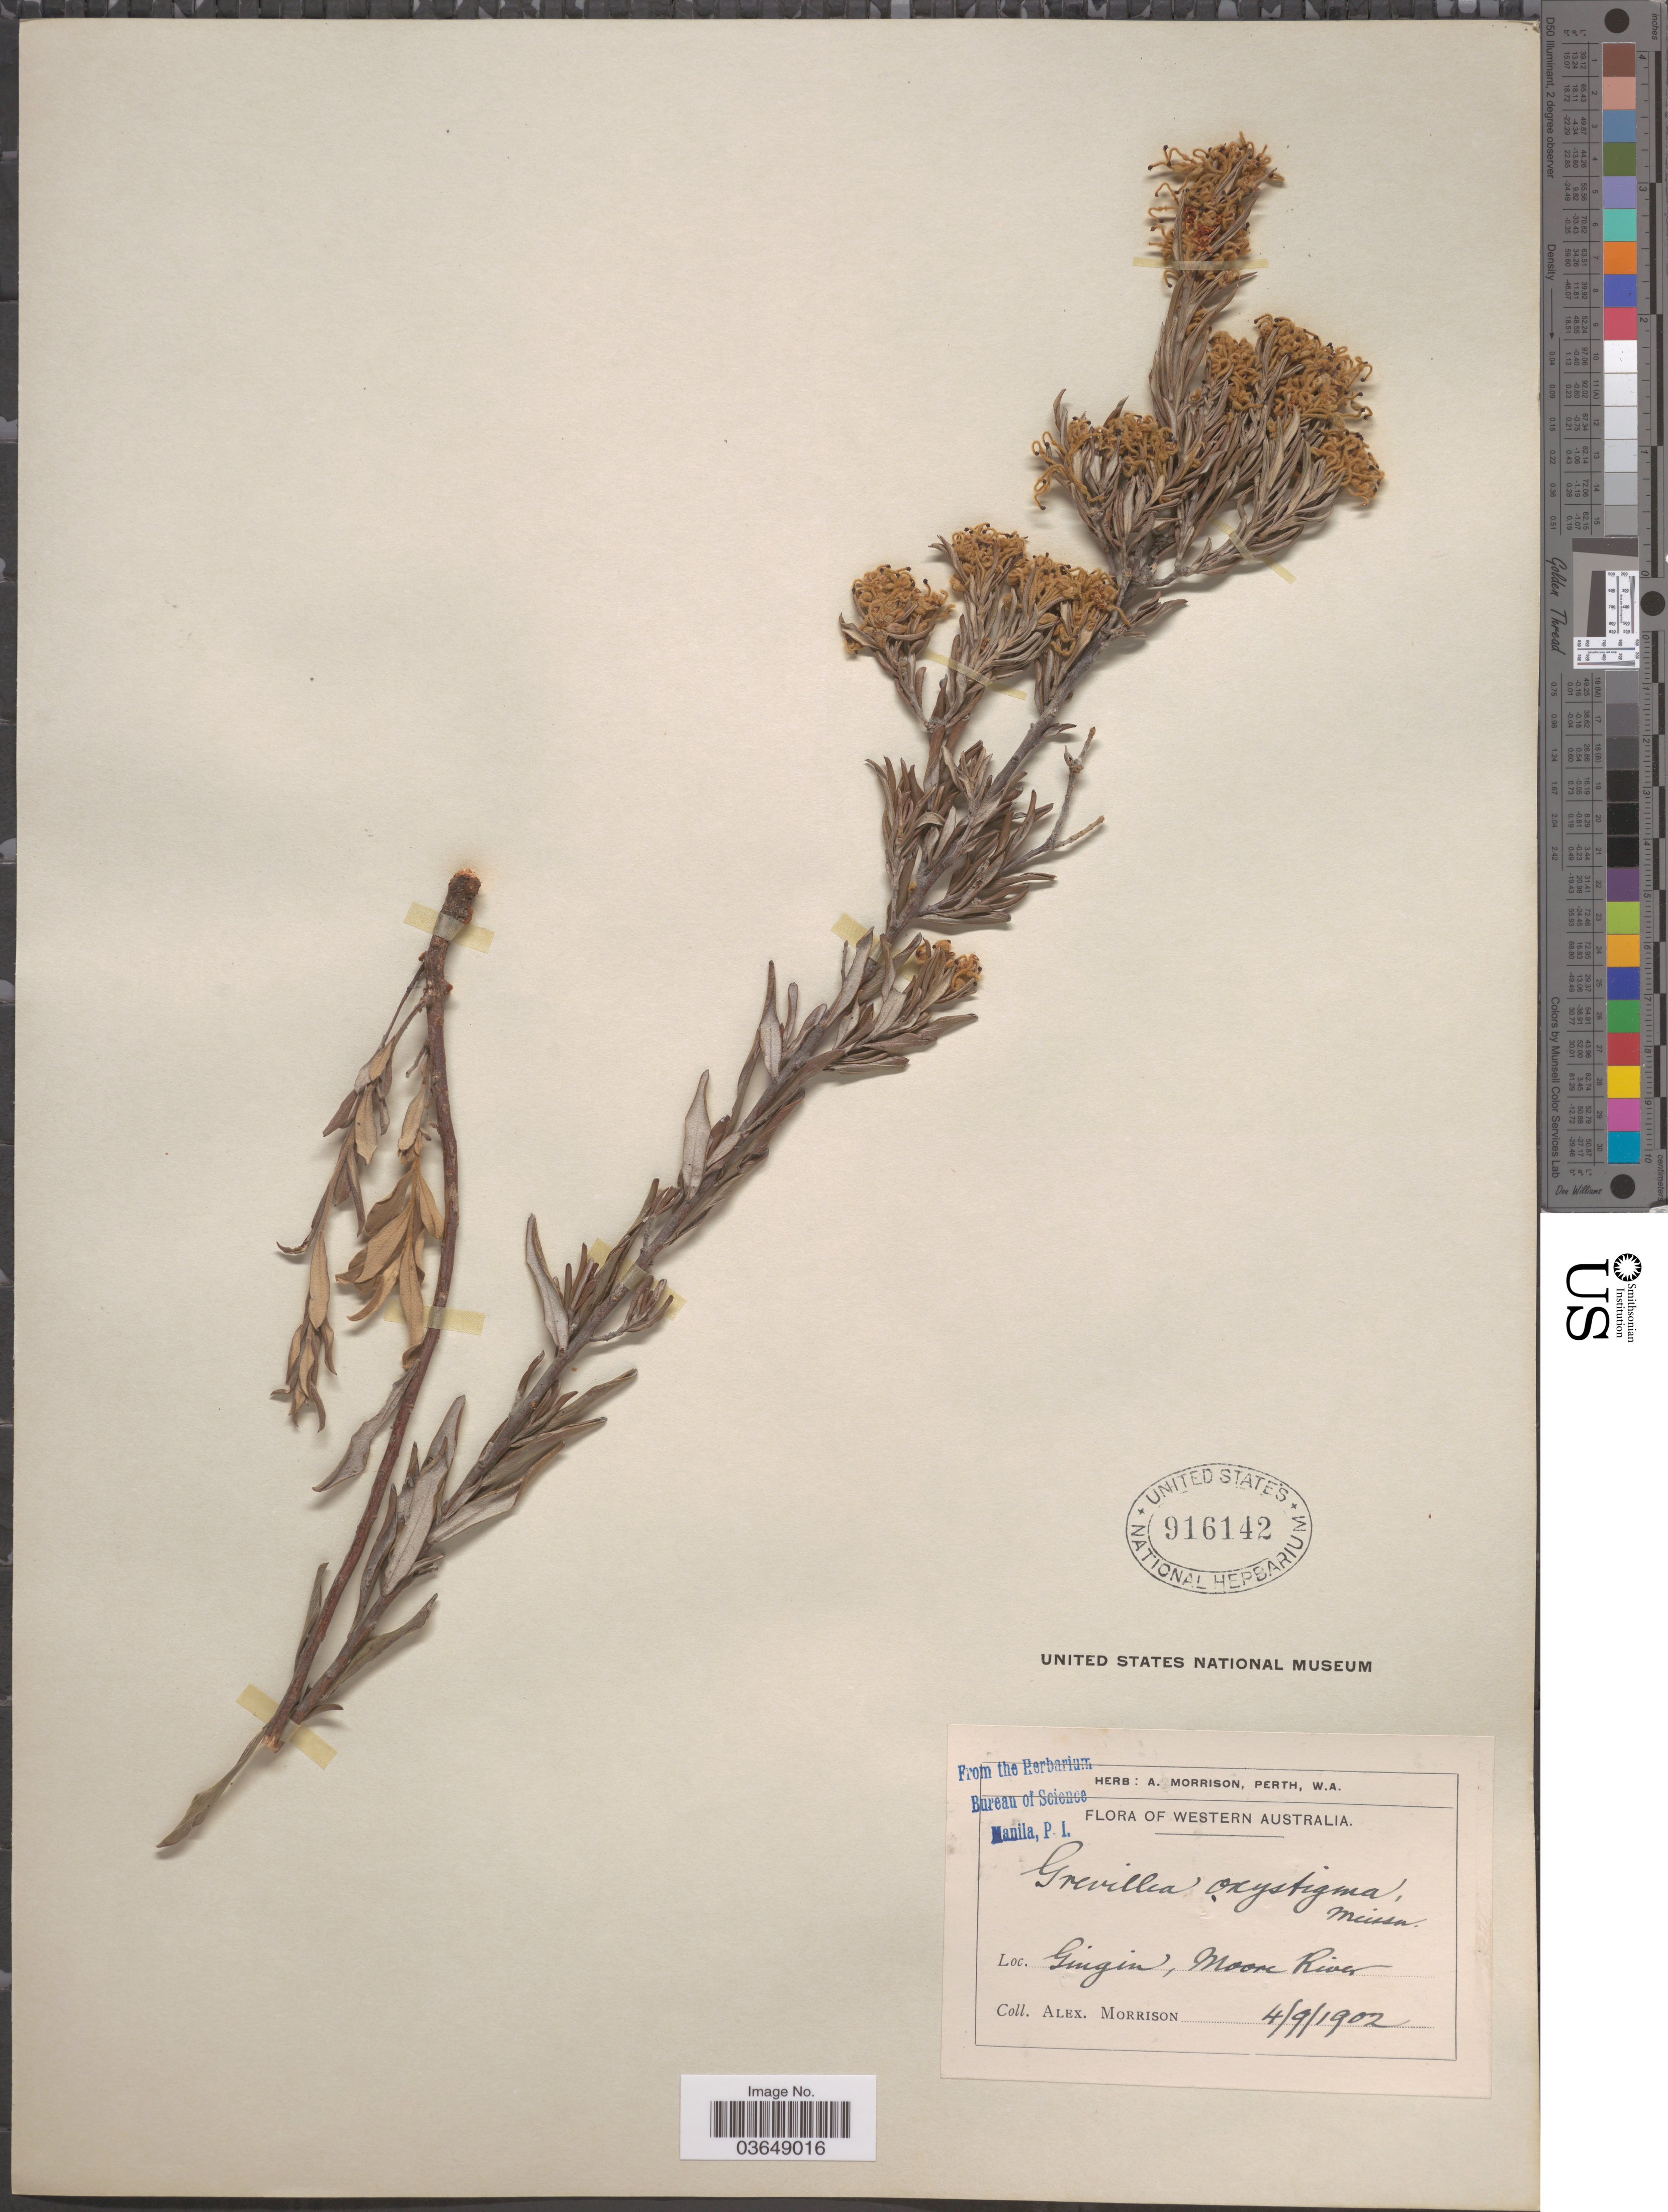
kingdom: Plantae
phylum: Tracheophyta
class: Magnoliopsida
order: Proteales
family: Proteaceae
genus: Grevillea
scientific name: Grevillea oxystigma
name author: Meisn.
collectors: A. Morrison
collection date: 1902-09-04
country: Australia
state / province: Western Australia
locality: Gingin, Moore River.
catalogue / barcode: US 916142